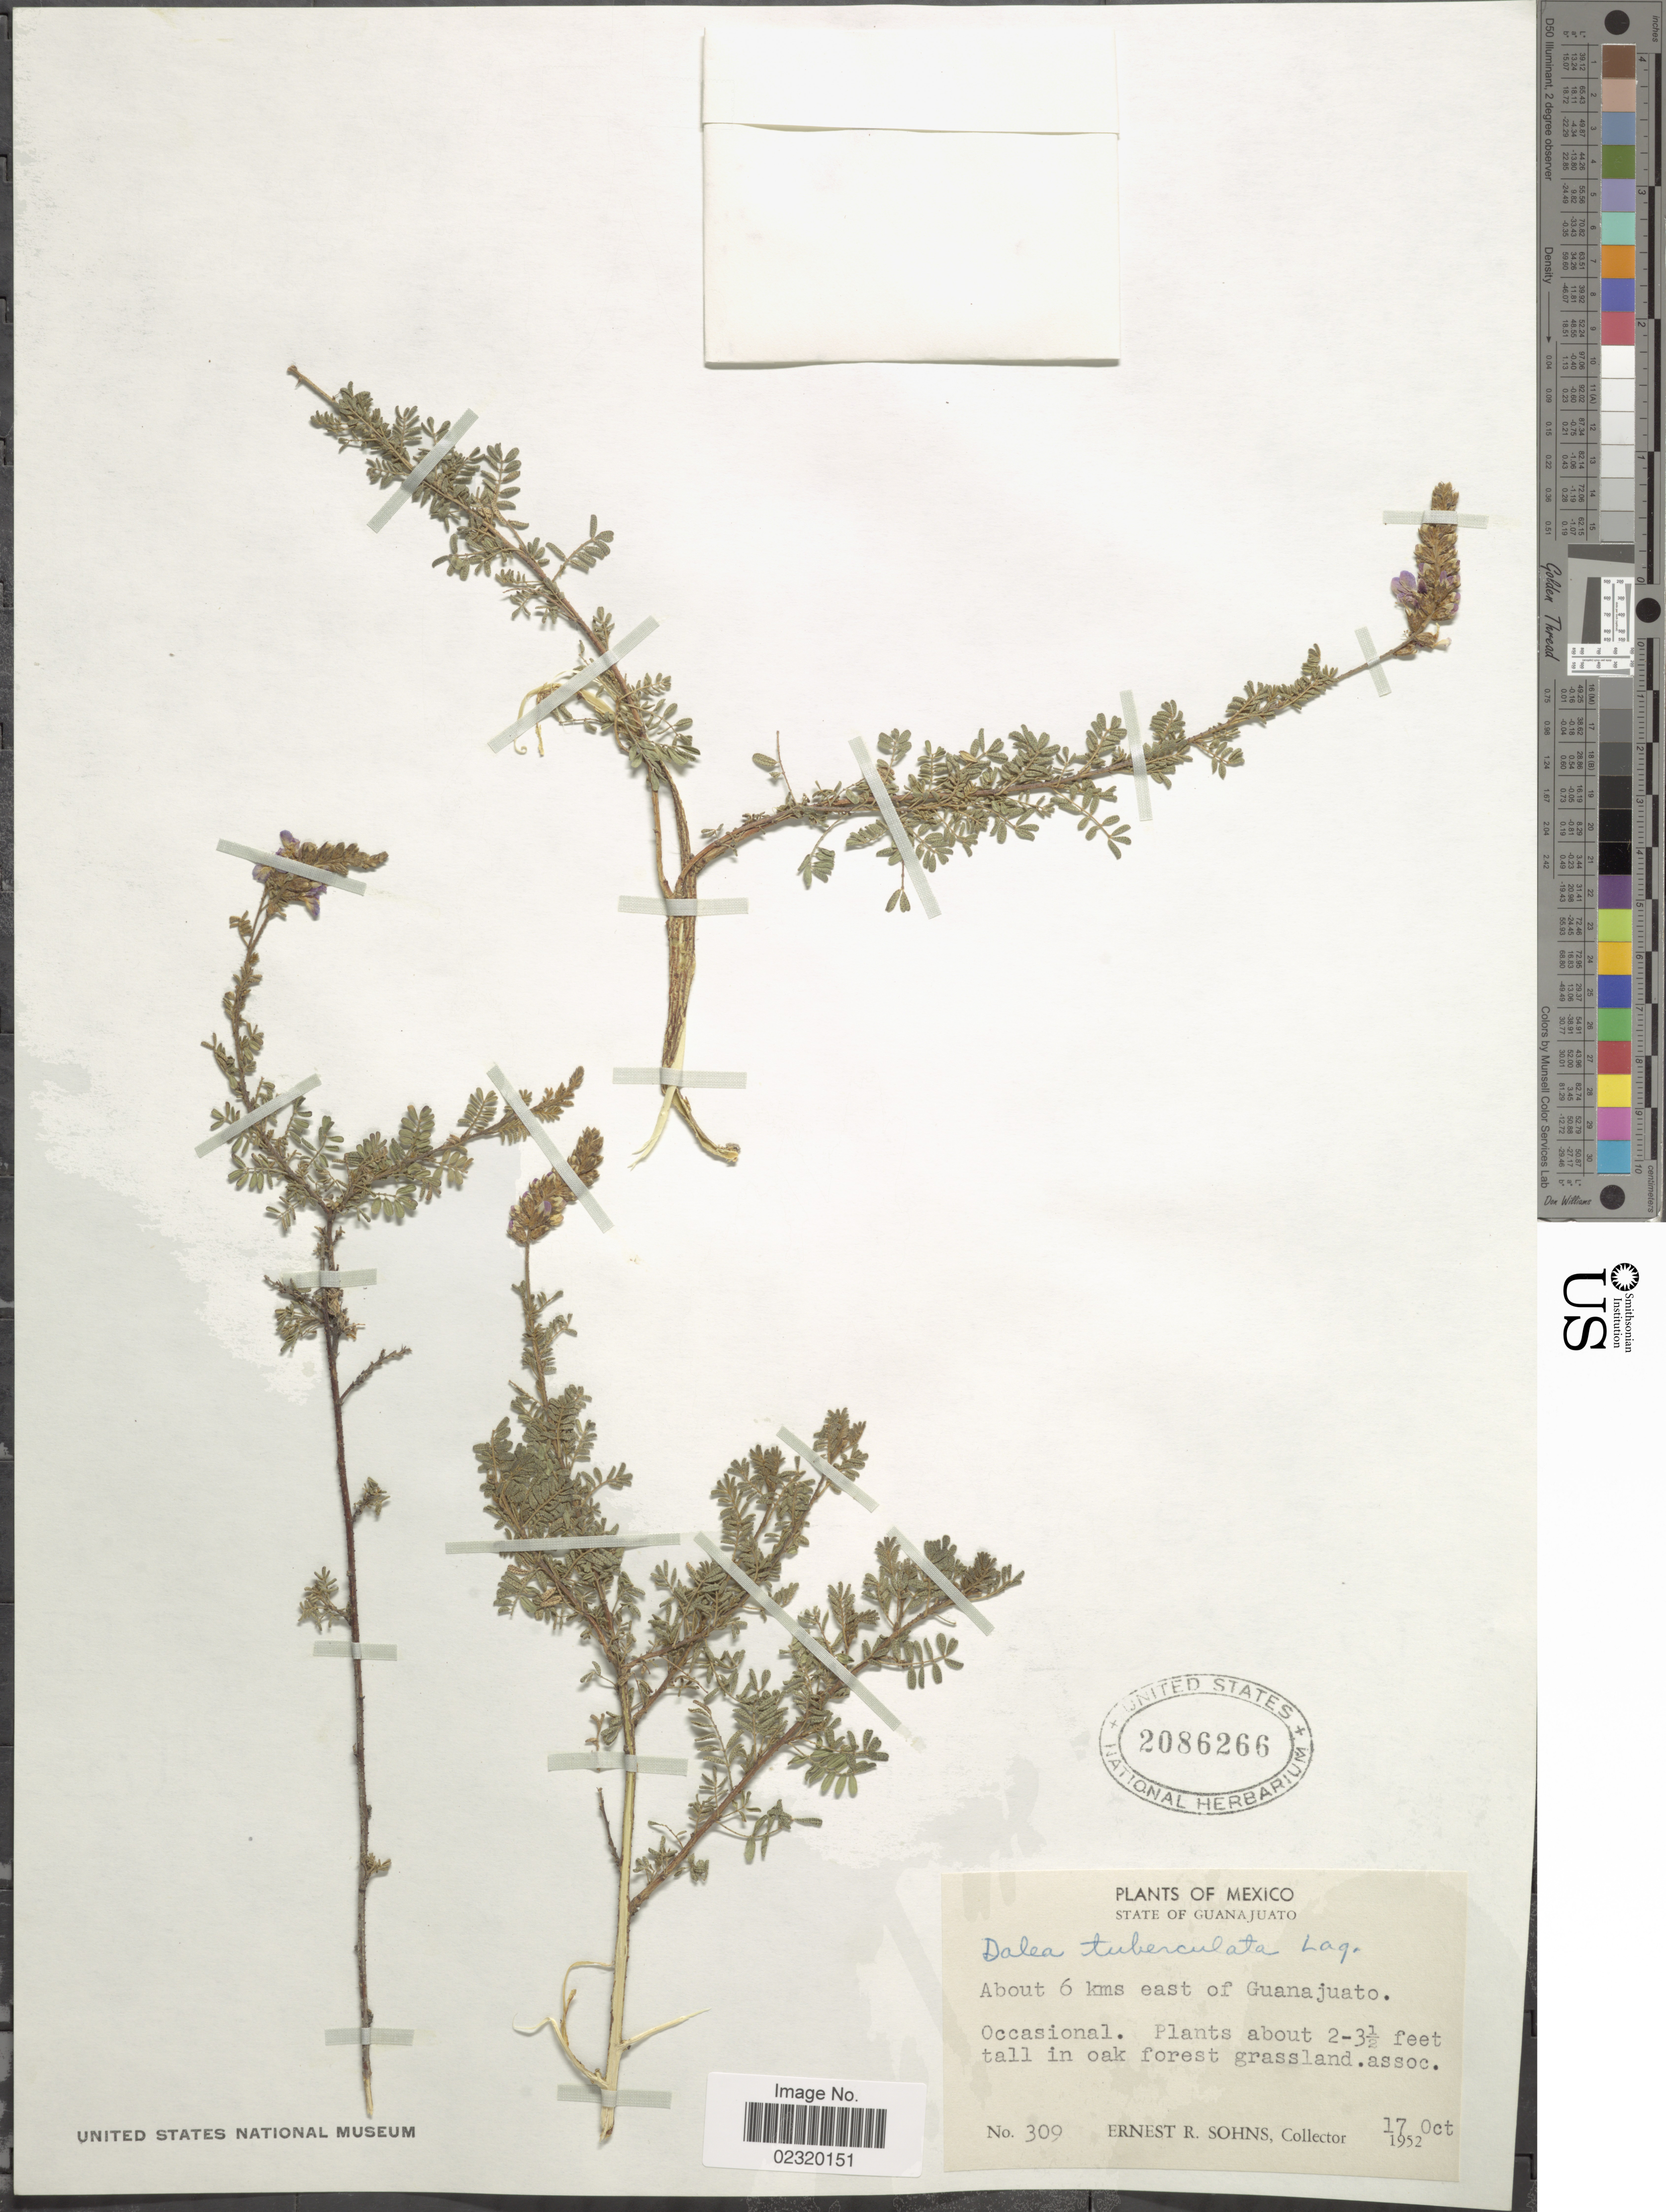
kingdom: Plantae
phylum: Tracheophyta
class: Magnoliopsida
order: Fabales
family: Fabaceae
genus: Dalea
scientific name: Dalea tuberculata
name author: Lag.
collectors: E. R. Sohns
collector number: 309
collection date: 1952-10-17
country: Mexico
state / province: Guanajuato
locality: About 6 kms east of Guanajuato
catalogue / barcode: US 2086266